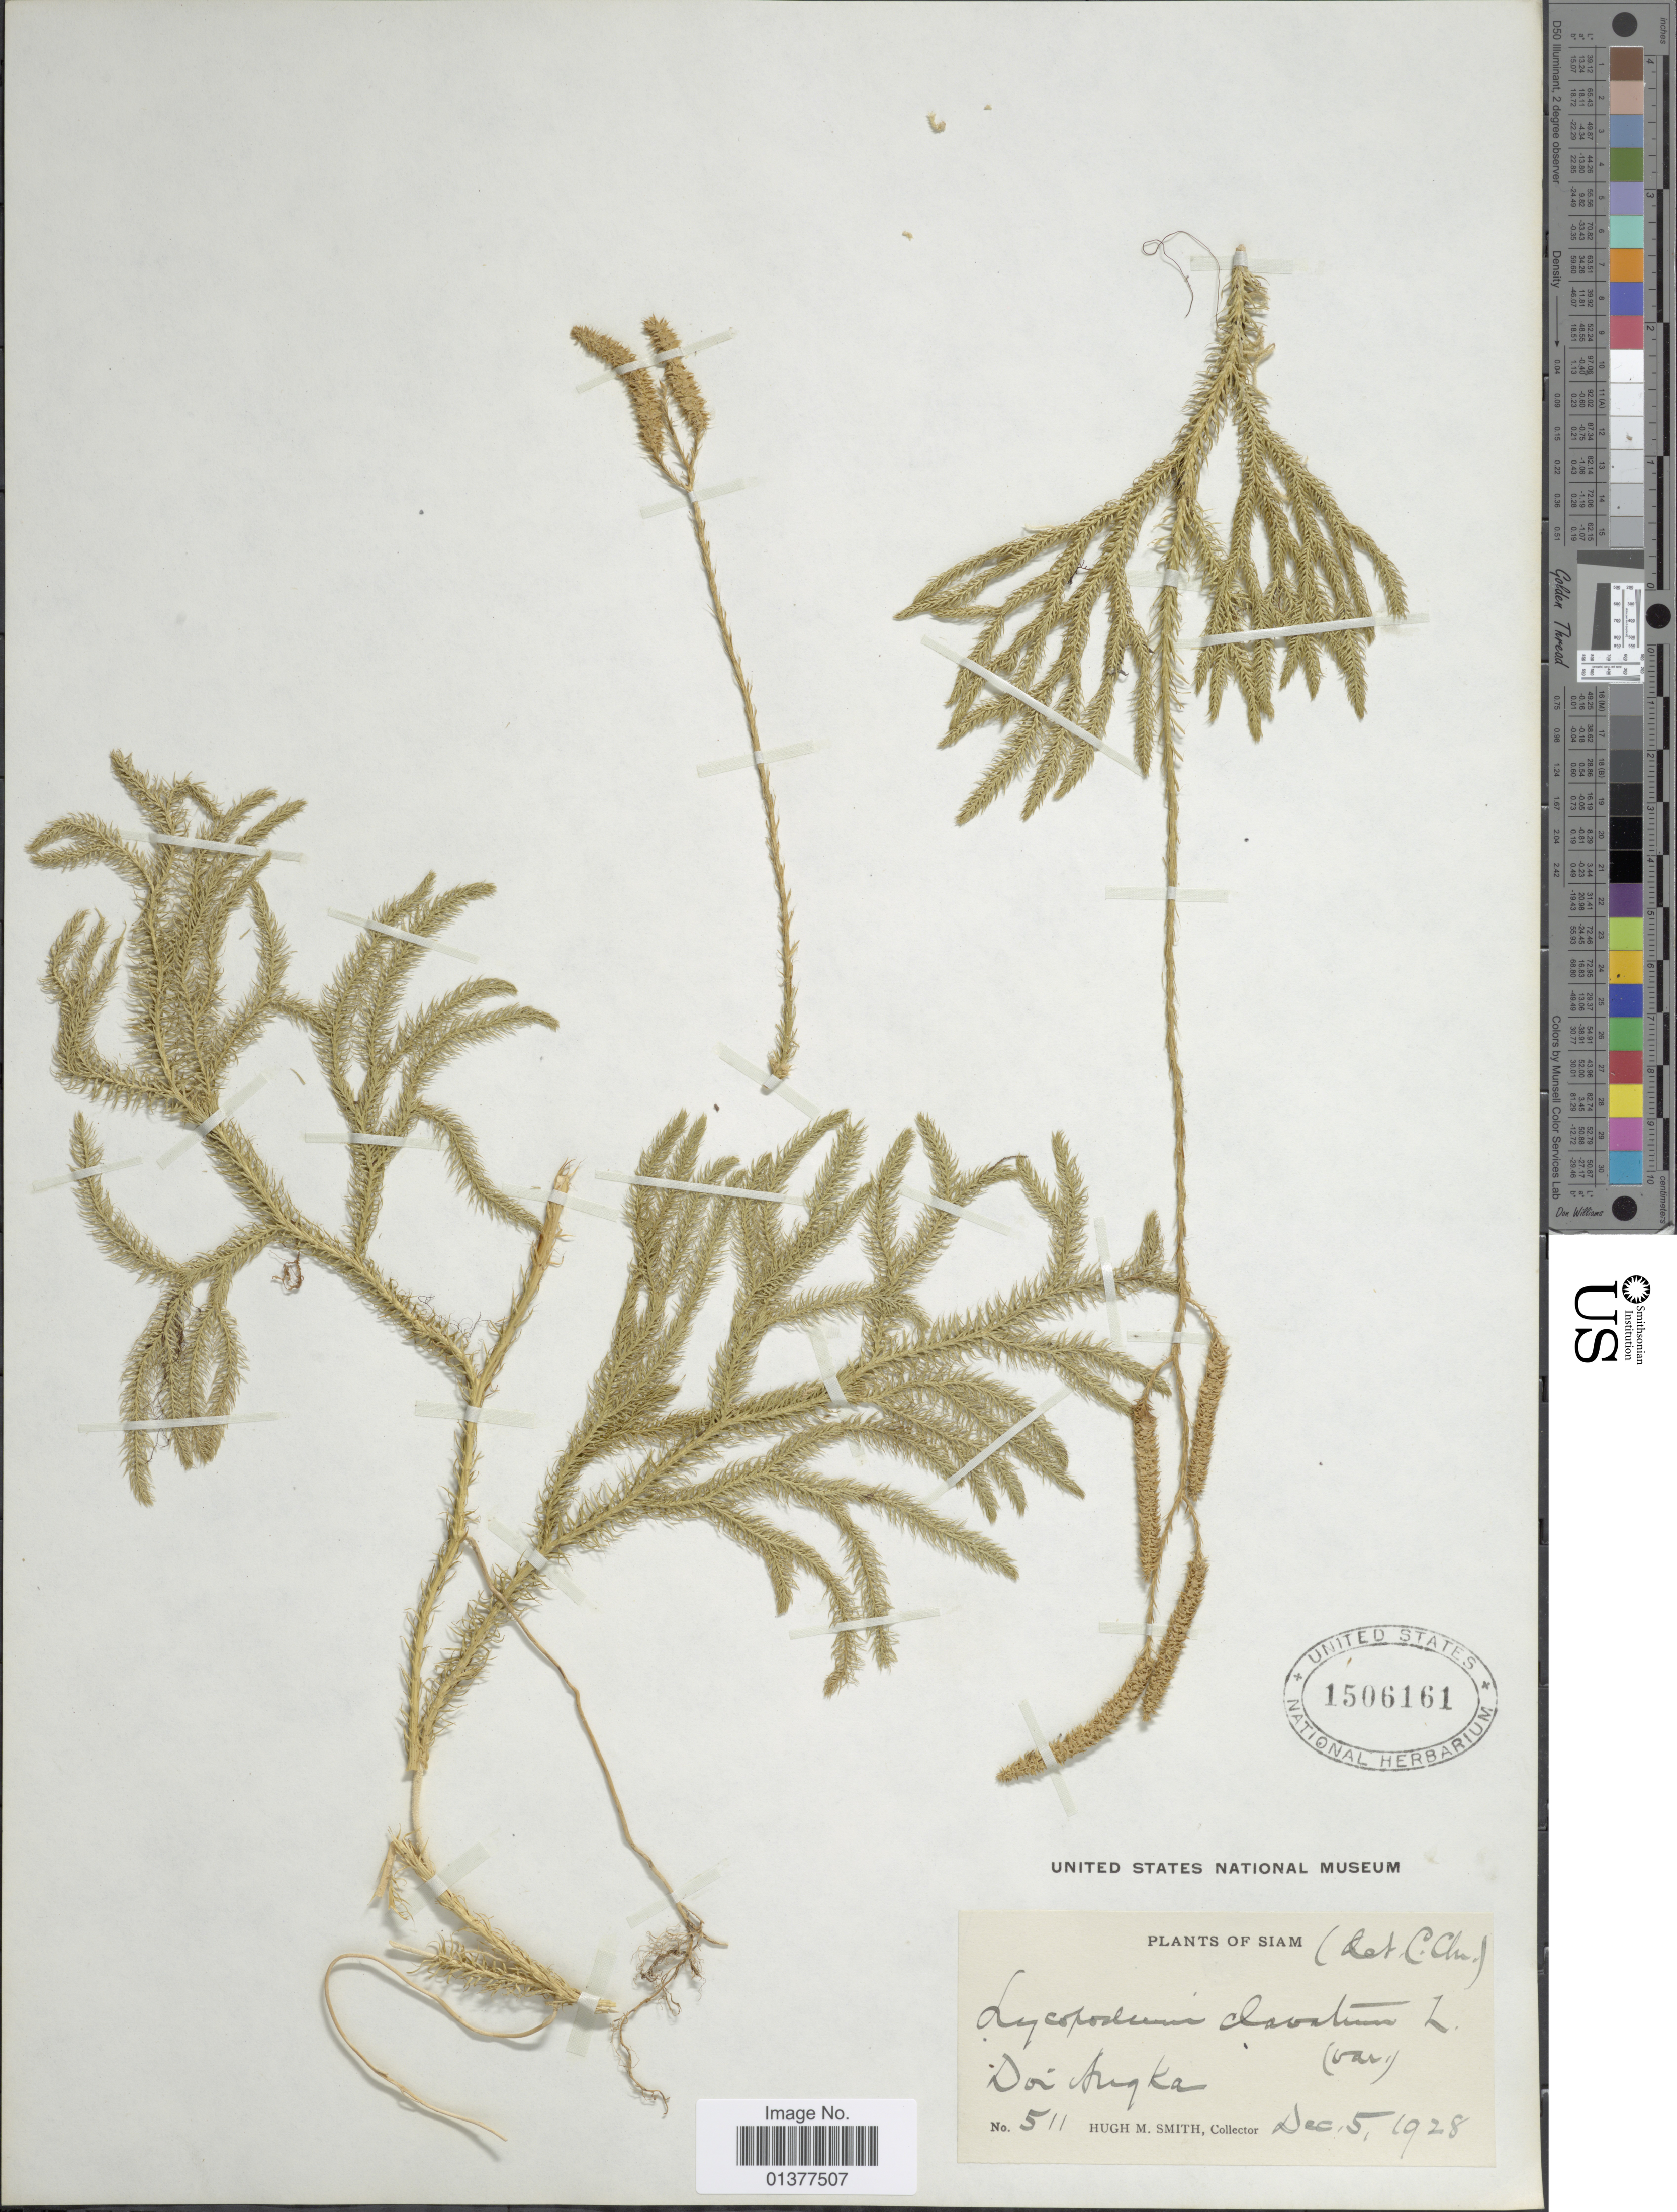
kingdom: Plantae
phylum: Tracheophyta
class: Lycopodiopsida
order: Lycopodiales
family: Lycopodiaceae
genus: Lycopodium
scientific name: Lycopodium clavatum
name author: L.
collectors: H. M. Smith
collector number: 511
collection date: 1928-12-05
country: Thailand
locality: Siam, Doi Angka.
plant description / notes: Corrected "Siam Doi Augka" to "Siam, Doi Angka."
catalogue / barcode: US 1506161